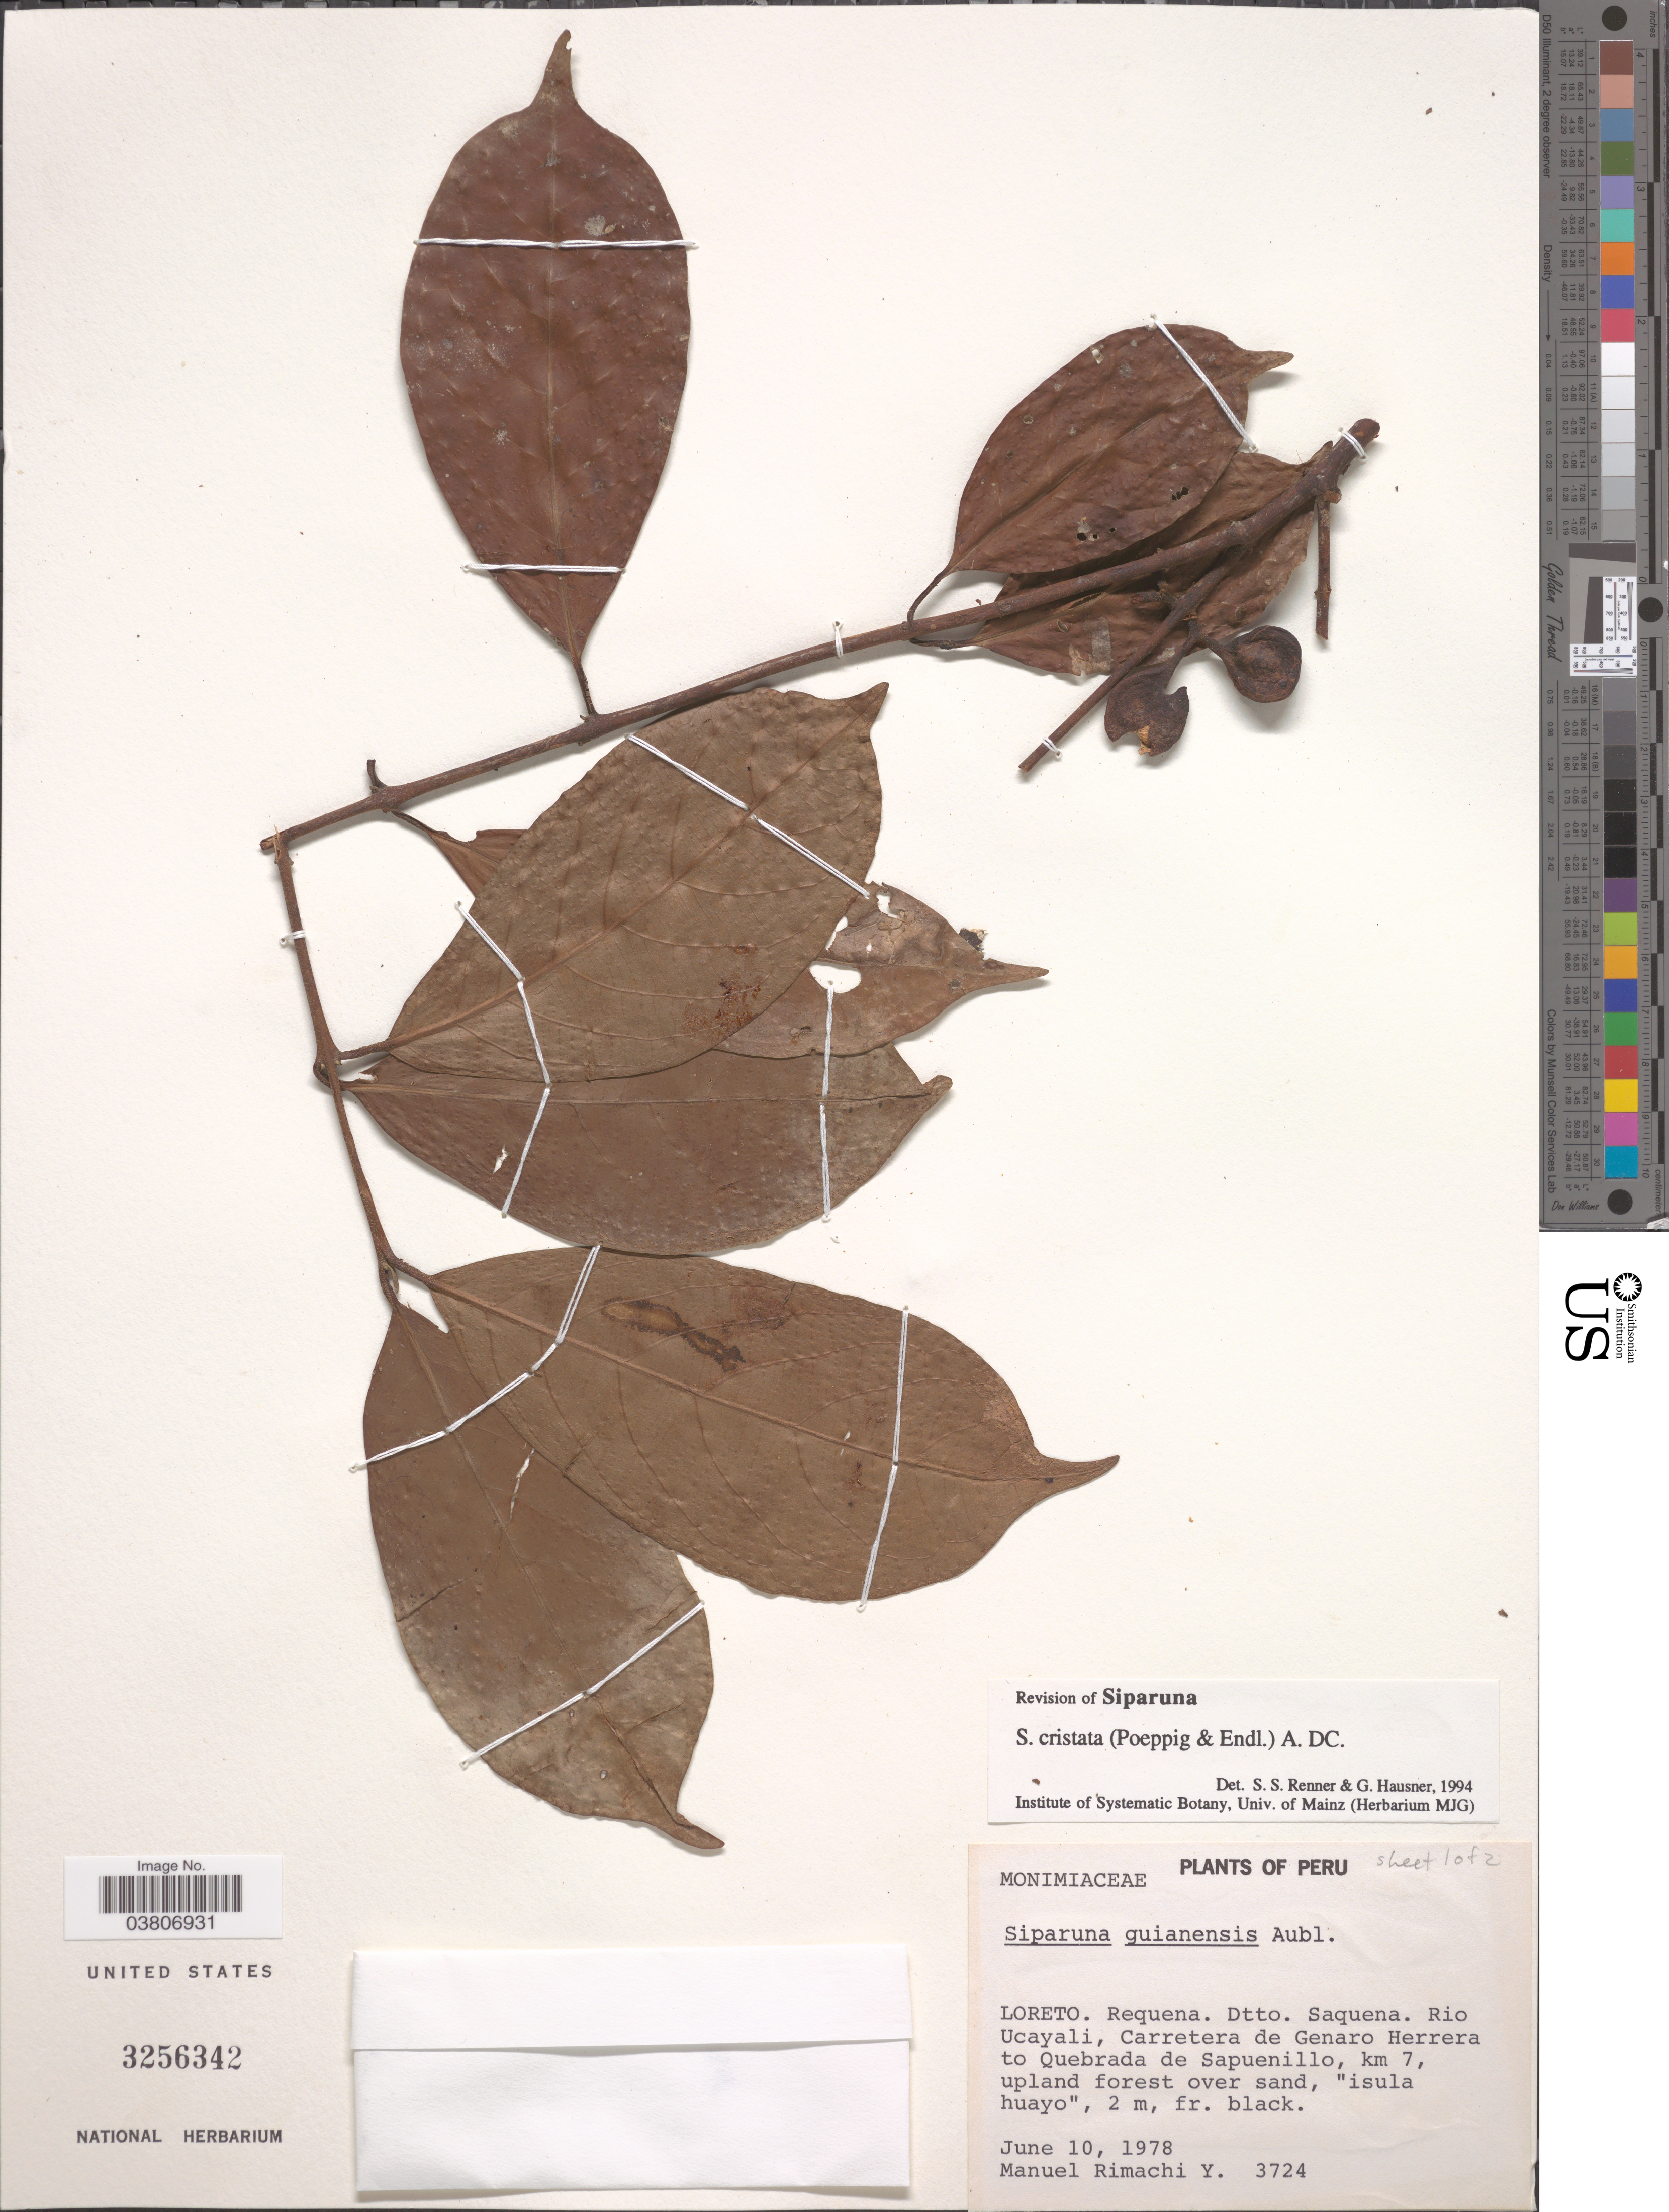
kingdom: Plantae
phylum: Tracheophyta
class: Magnoliopsida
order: Laurales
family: Siparunaceae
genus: Siparuna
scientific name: Siparuna cristata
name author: (Poepp. & Endl.) A. DC.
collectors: M. Rimachi Y.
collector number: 3724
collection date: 1978-06-10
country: Peru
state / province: Loreto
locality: Requena. Dtto. Saquena. Rio Ucayali, Carretera de Genaro Herrera to Quebrada de Sapuenillo, km 7.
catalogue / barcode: US 3256342